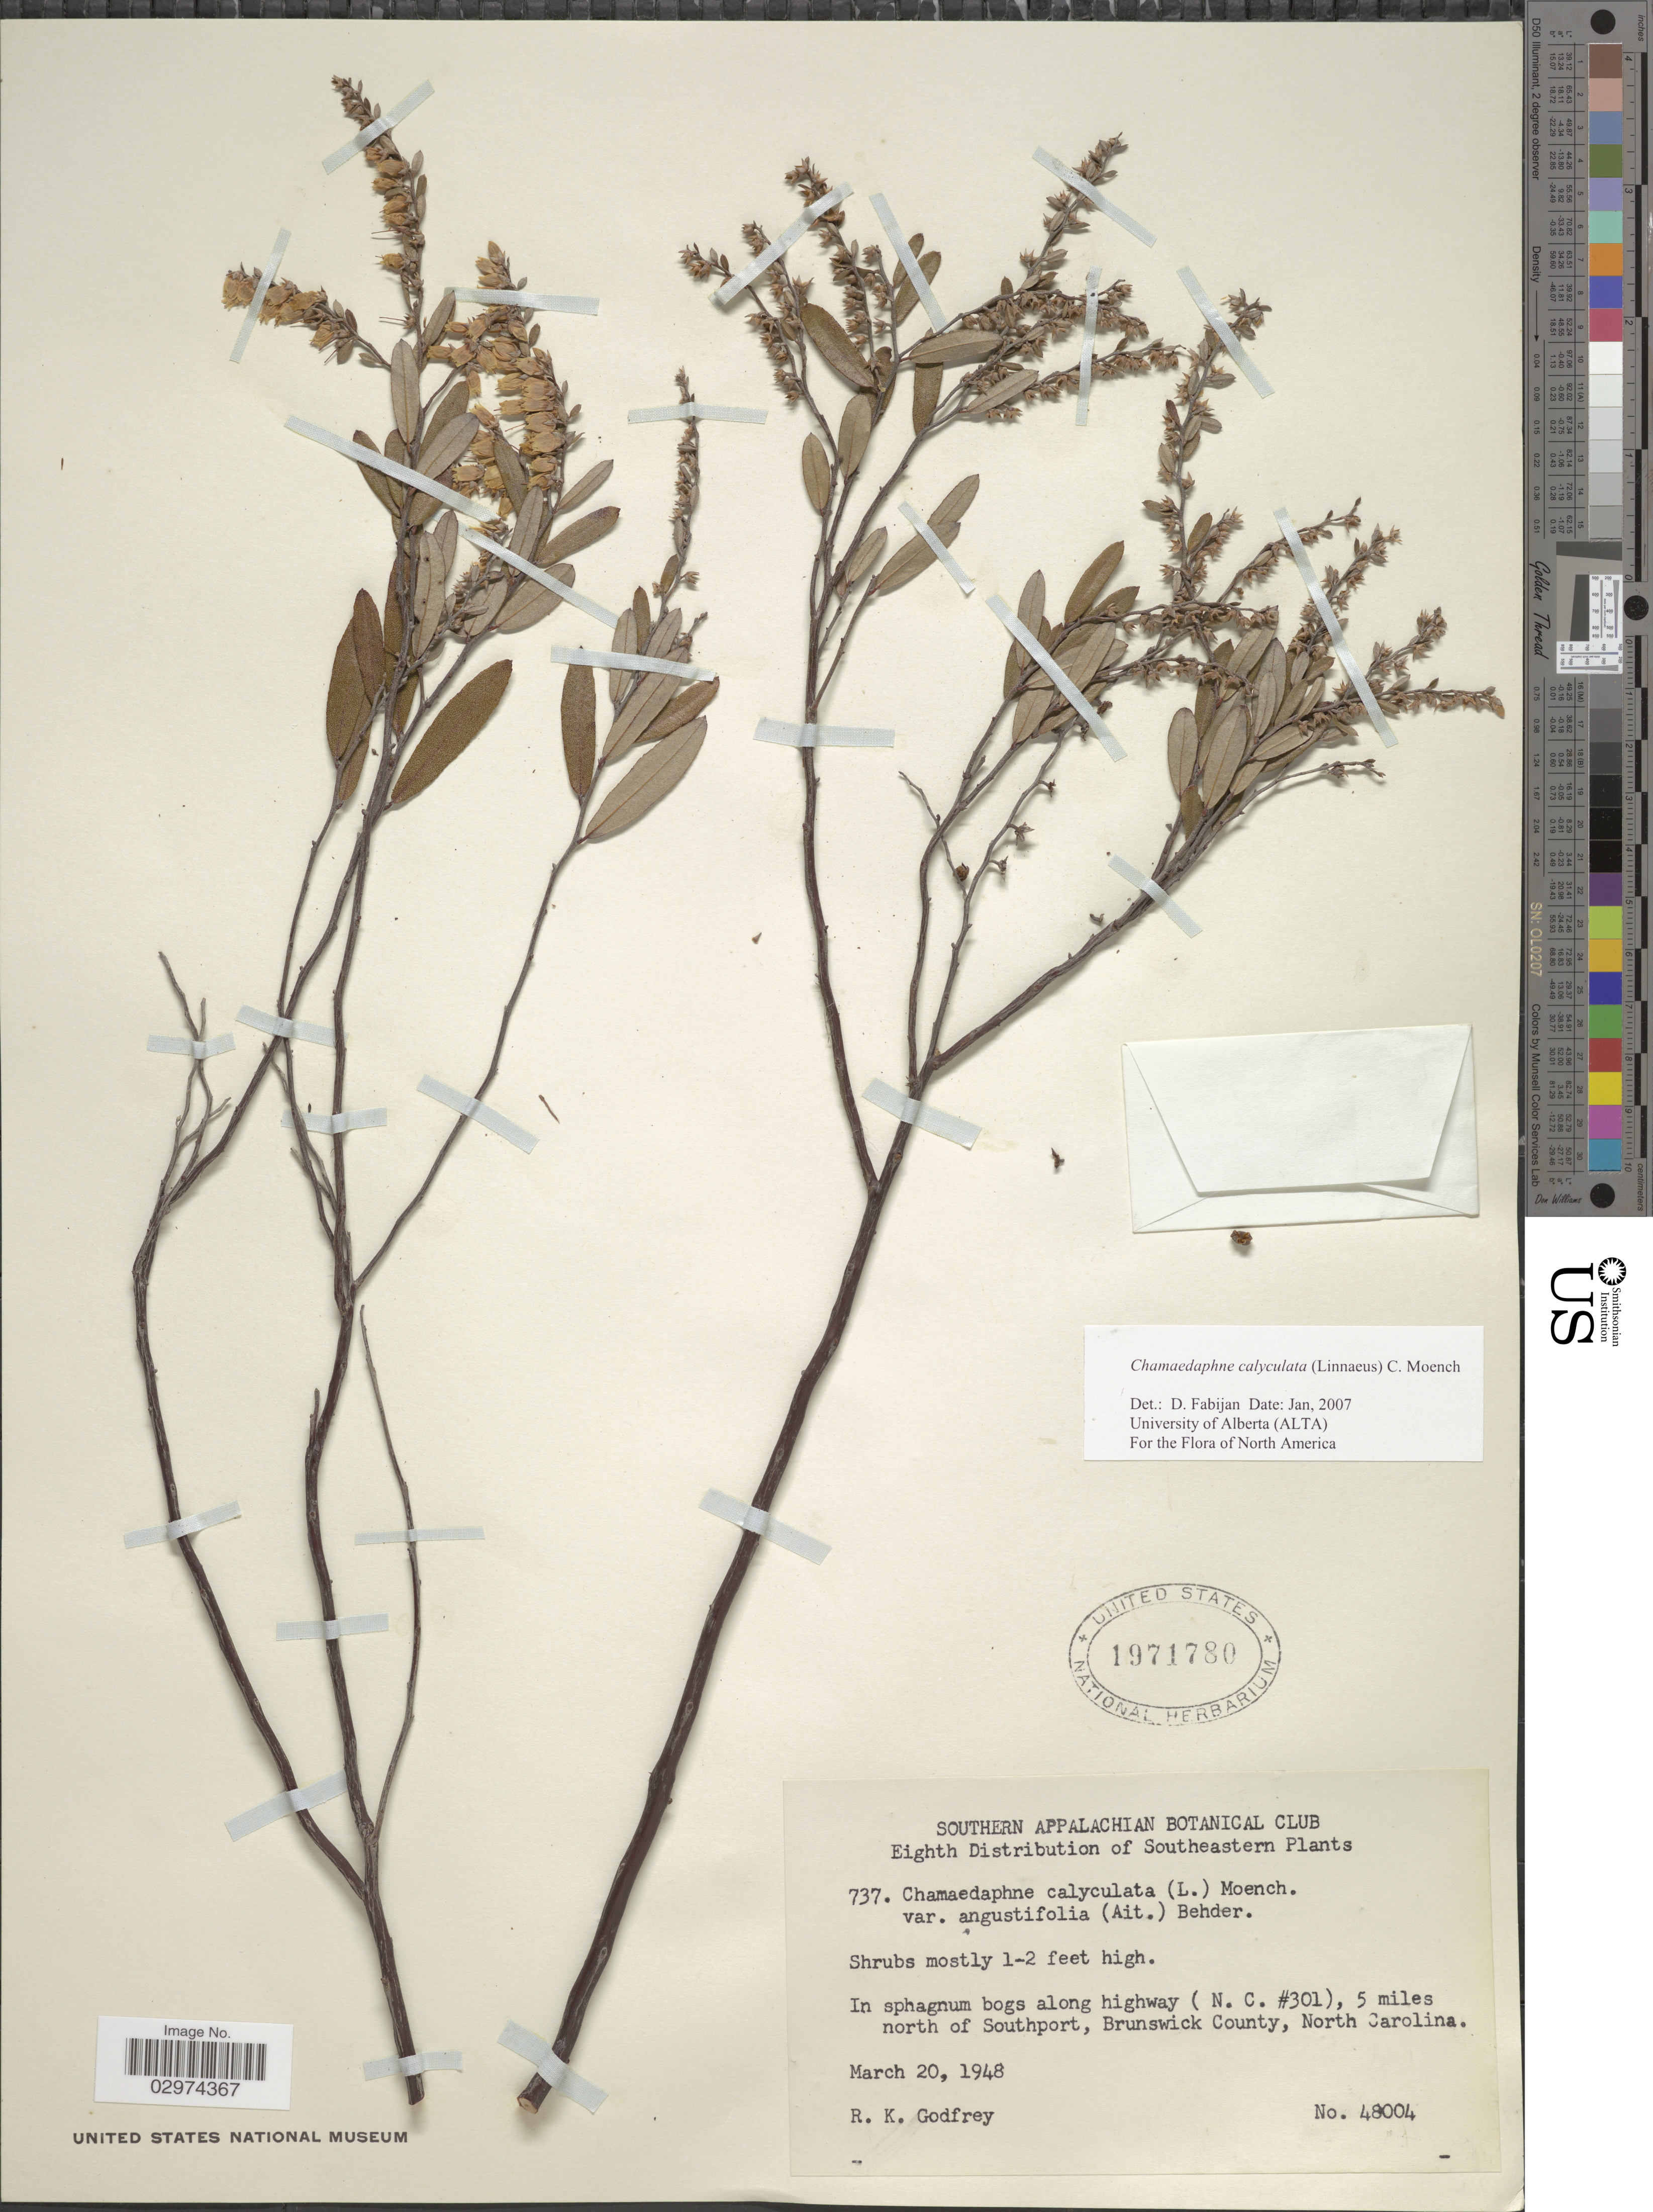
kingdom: Plantae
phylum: Tracheophyta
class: Magnoliopsida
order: Ericales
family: Ericaceae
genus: Chamaedaphne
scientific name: Chamaedaphne calyculata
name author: (L.) Moench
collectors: R. K. Godfrey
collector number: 48004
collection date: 1948-03-20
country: United States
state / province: North Carolina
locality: In sphagnum bogs along highway (N. C. #301), 5 miles north of Southport, Brunswick County.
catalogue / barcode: US 1971780